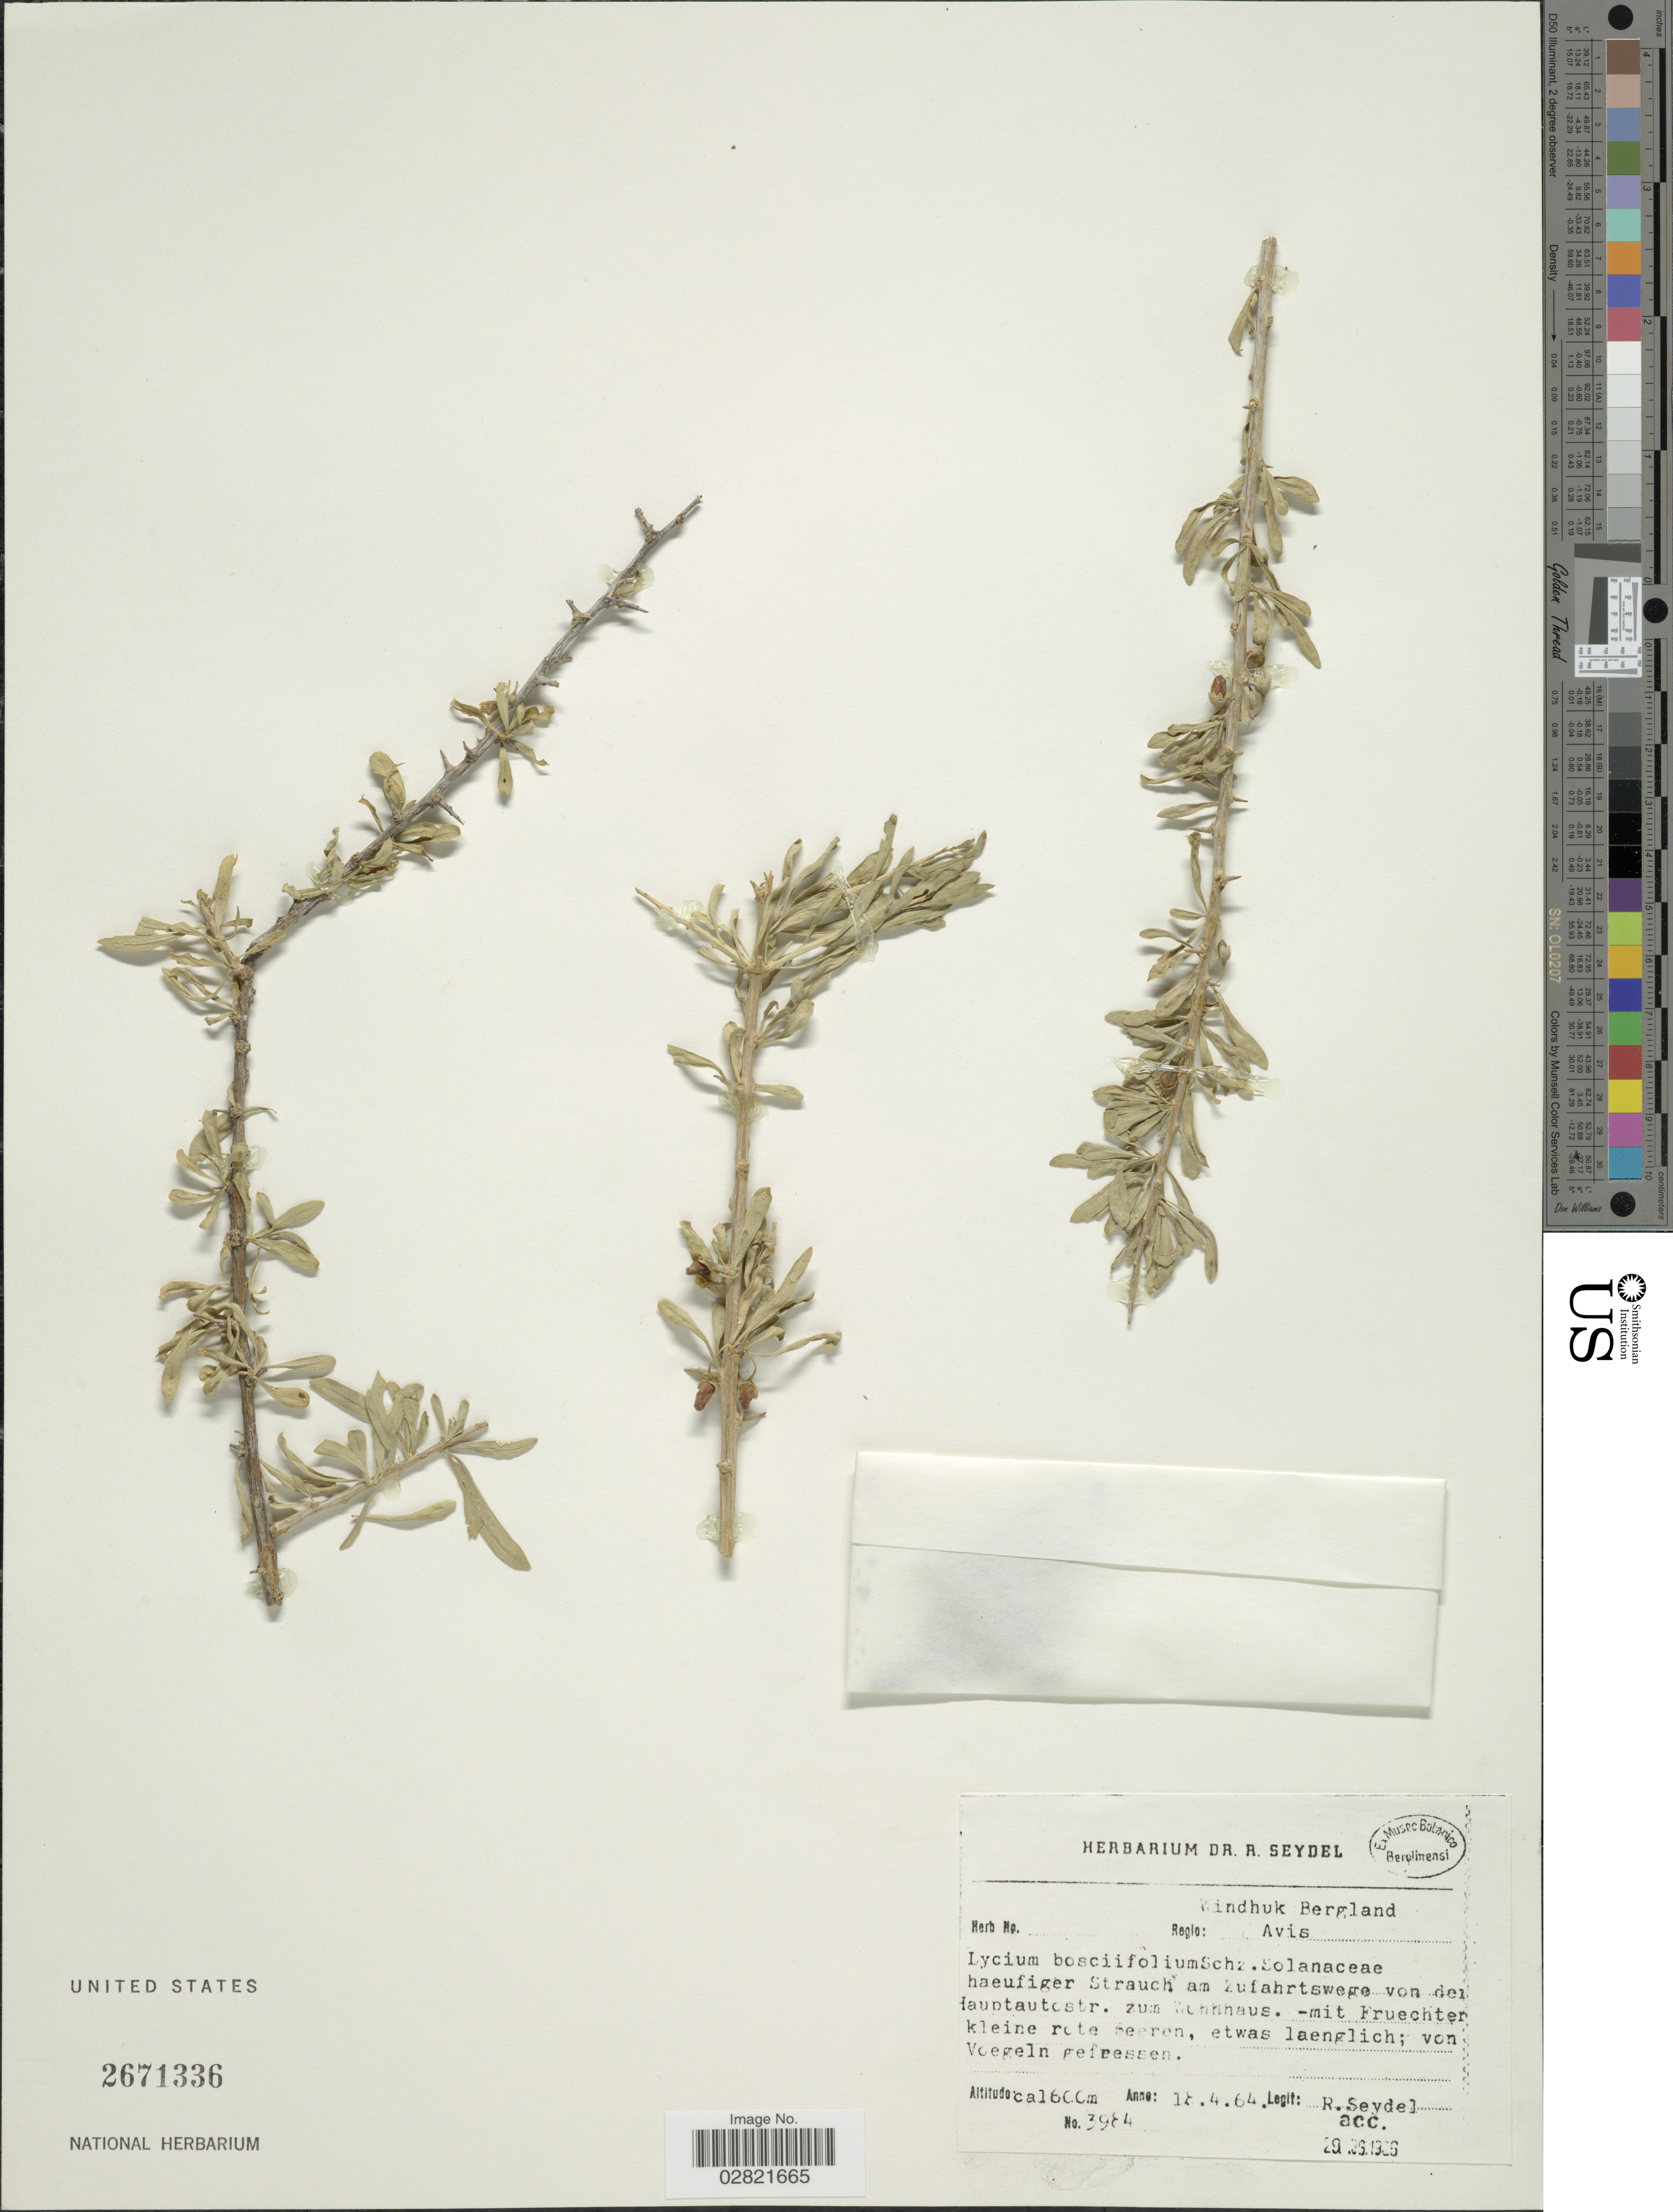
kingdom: Plantae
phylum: Tracheophyta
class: Magnoliopsida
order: Solanales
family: Solanaceae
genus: Lycium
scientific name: Lycium bosciifolium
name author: Schinz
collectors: R. Seydel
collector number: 3984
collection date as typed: Transcribed d/m/y: 18/4/64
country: Namibia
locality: Windhuk Bergland. Regio: Avis.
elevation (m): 1600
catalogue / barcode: US 2671336